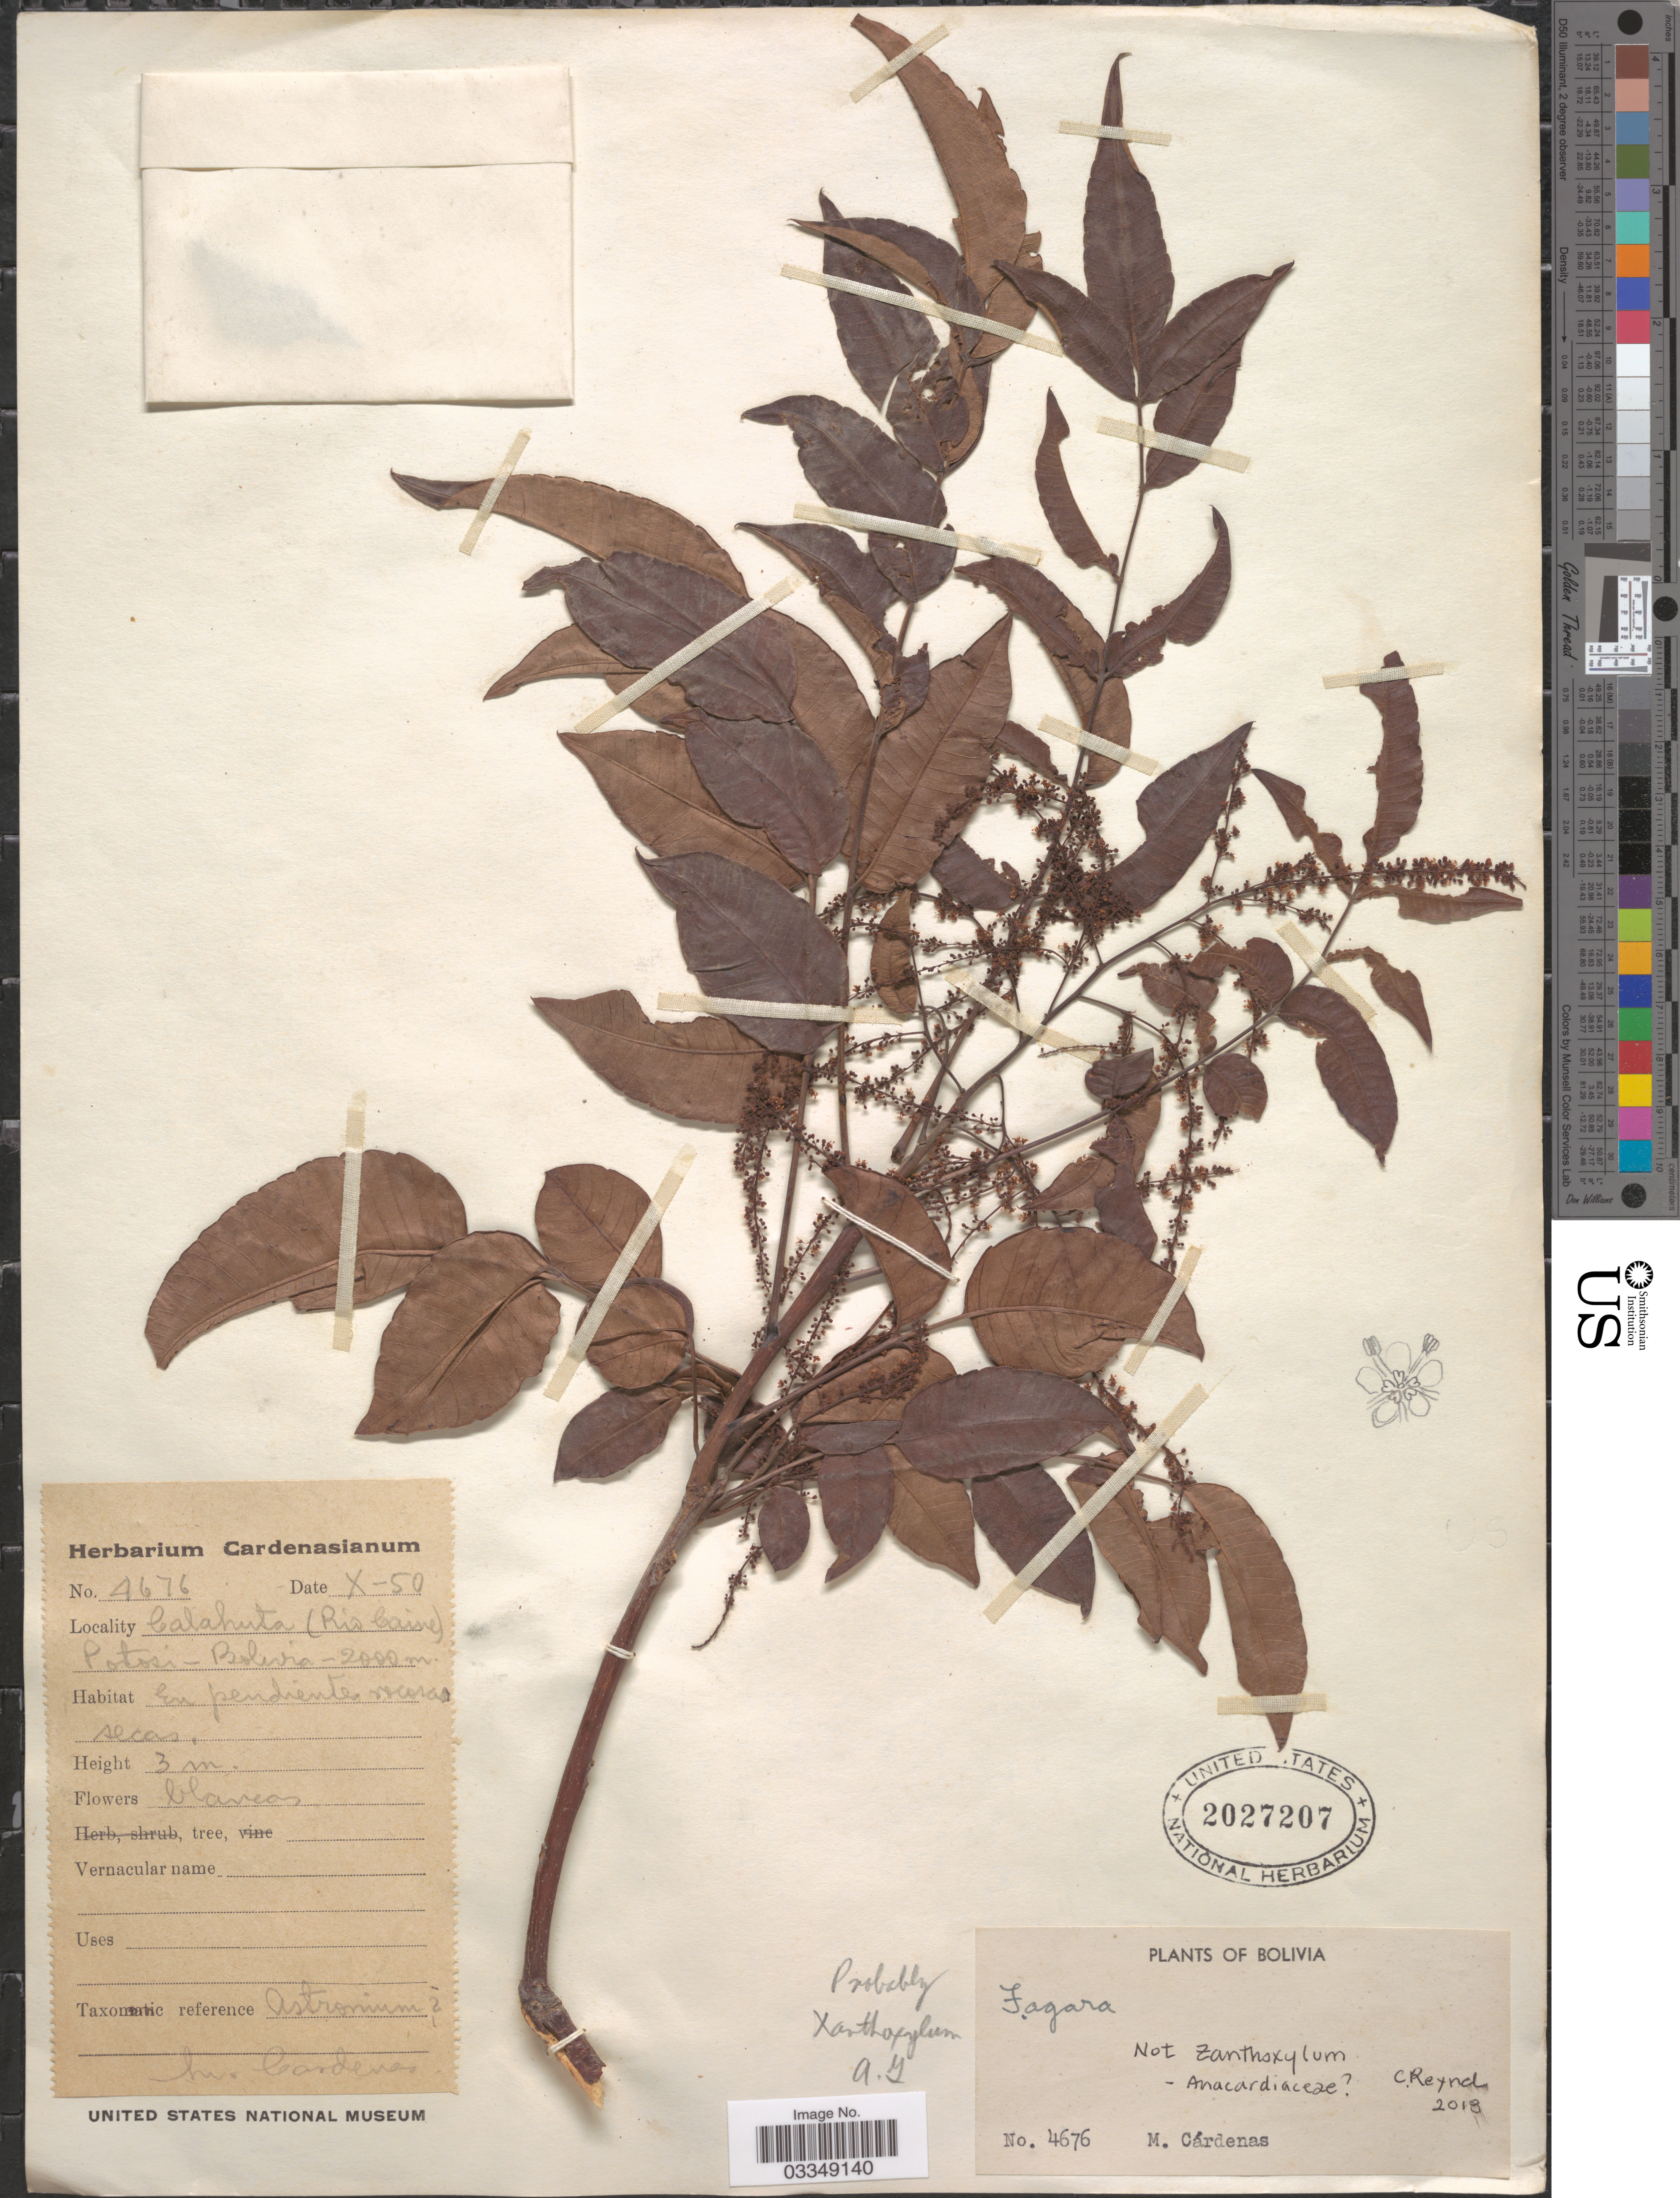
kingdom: Plantae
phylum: Tracheophyta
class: Magnoliopsida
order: Sapindales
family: Anacardiaceae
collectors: M. Cárdenas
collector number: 4676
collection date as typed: Transcribed d/m/y: /10/50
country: Bolivia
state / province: Potosi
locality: Calahuta (Rio Caine).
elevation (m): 2000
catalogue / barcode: US 2027207